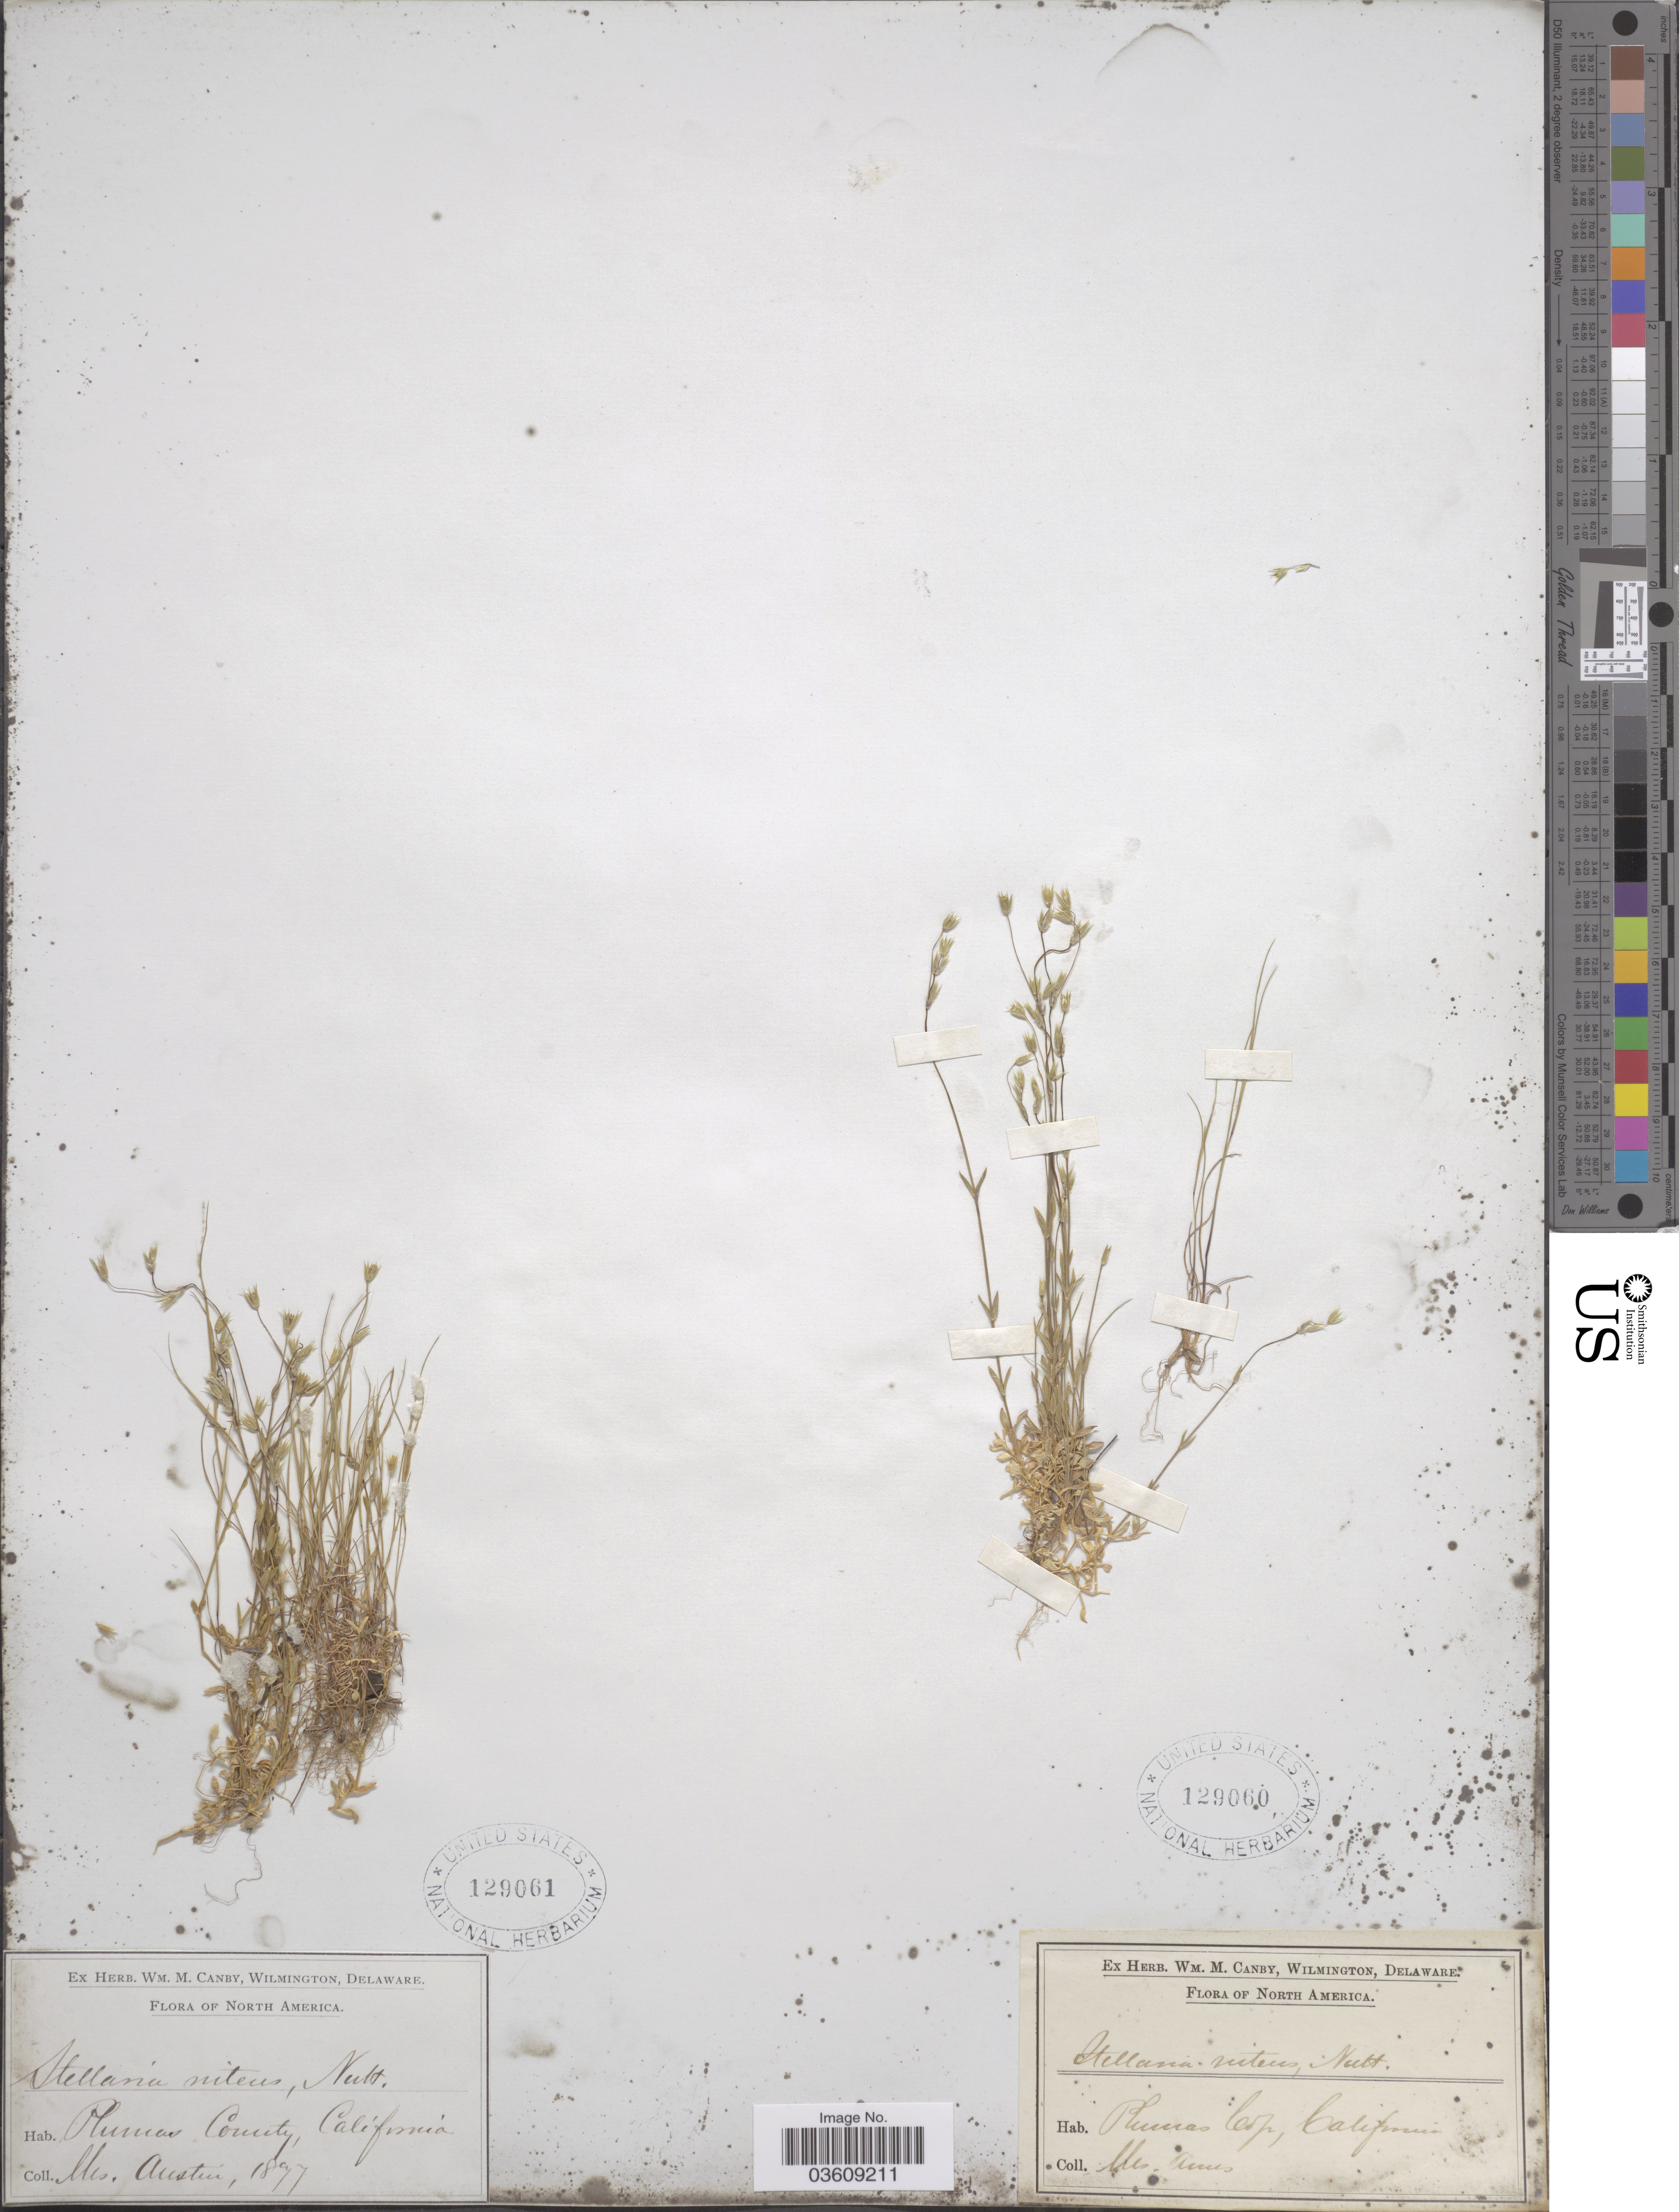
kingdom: Plantae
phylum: Tracheophyta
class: Magnoliopsida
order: Caryophyllales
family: Caryophyllaceae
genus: Stellaria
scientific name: Stellaria nitens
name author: Nutt.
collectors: Austin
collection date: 1897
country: United States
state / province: California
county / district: Plumas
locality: Plumas County.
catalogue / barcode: US 129061